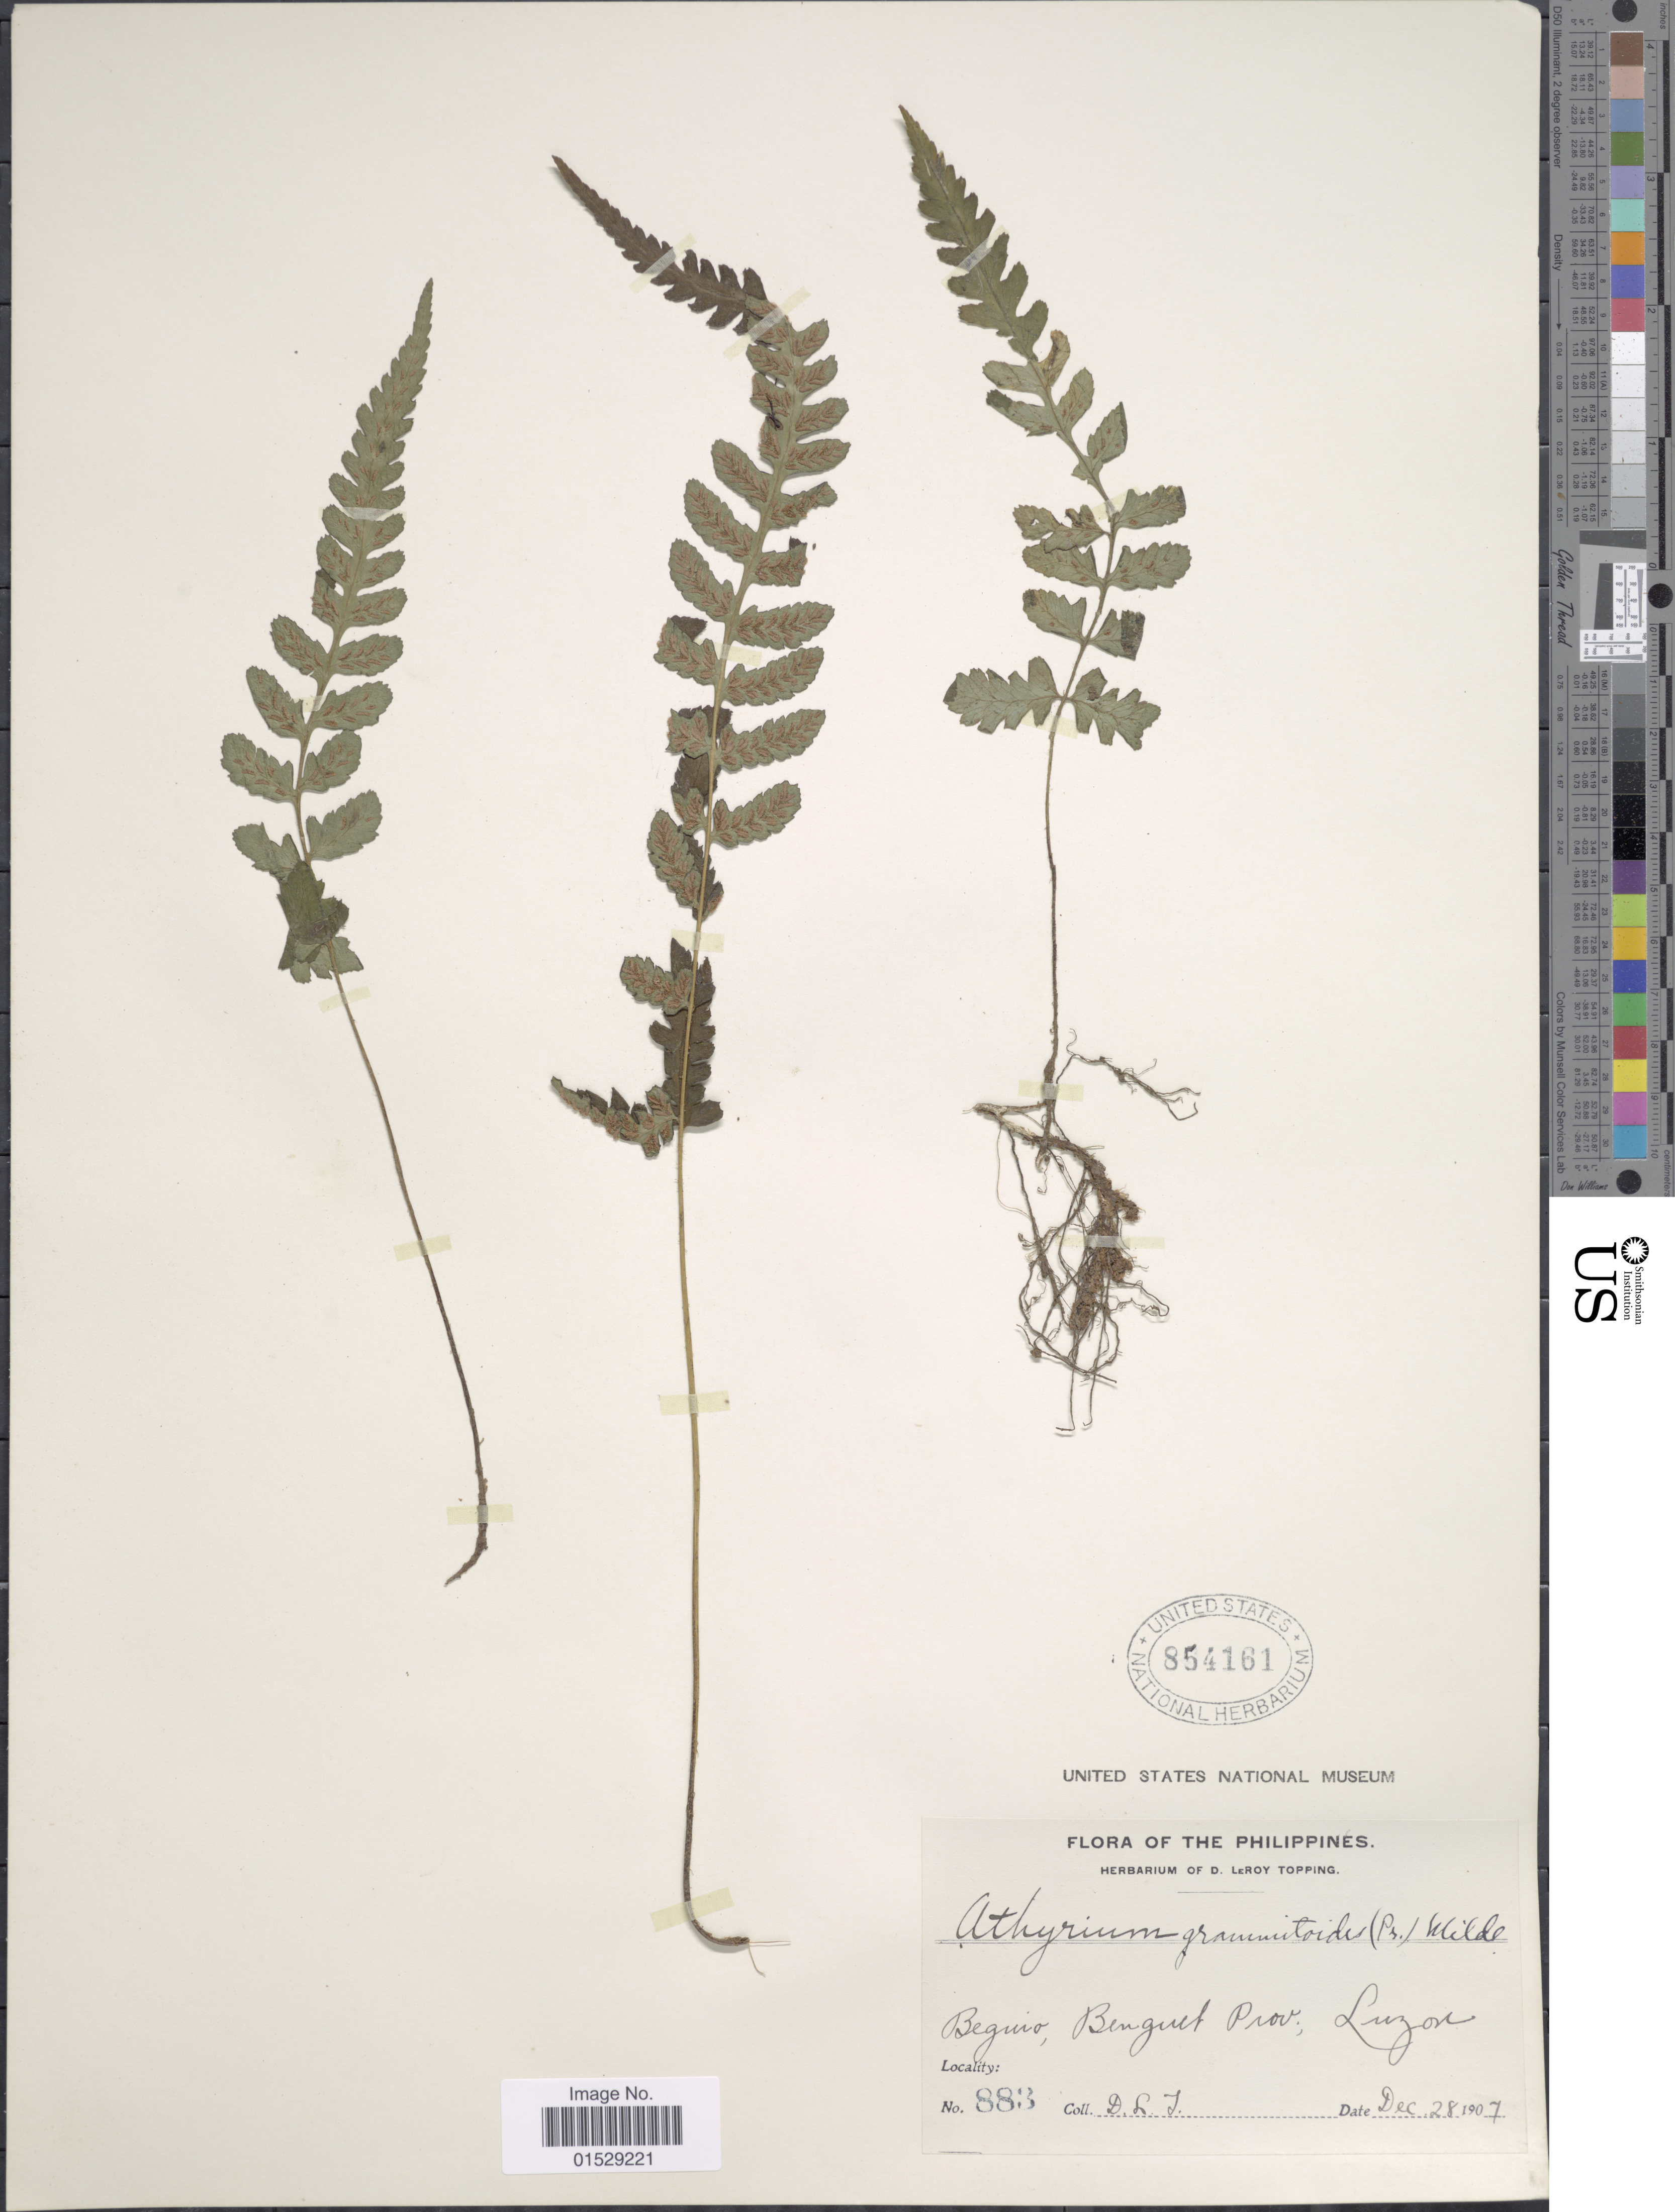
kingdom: Plantae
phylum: Tracheophyta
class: Polypodiopsida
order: Polypodiales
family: Athyriaceae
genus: Deparia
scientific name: Deparia petersenii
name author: (Kunze) M. Kato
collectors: D. L. Topping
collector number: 883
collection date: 1907-12-28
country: Philippines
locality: Beguio, Benguet Prov., Luzon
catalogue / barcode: US 854161